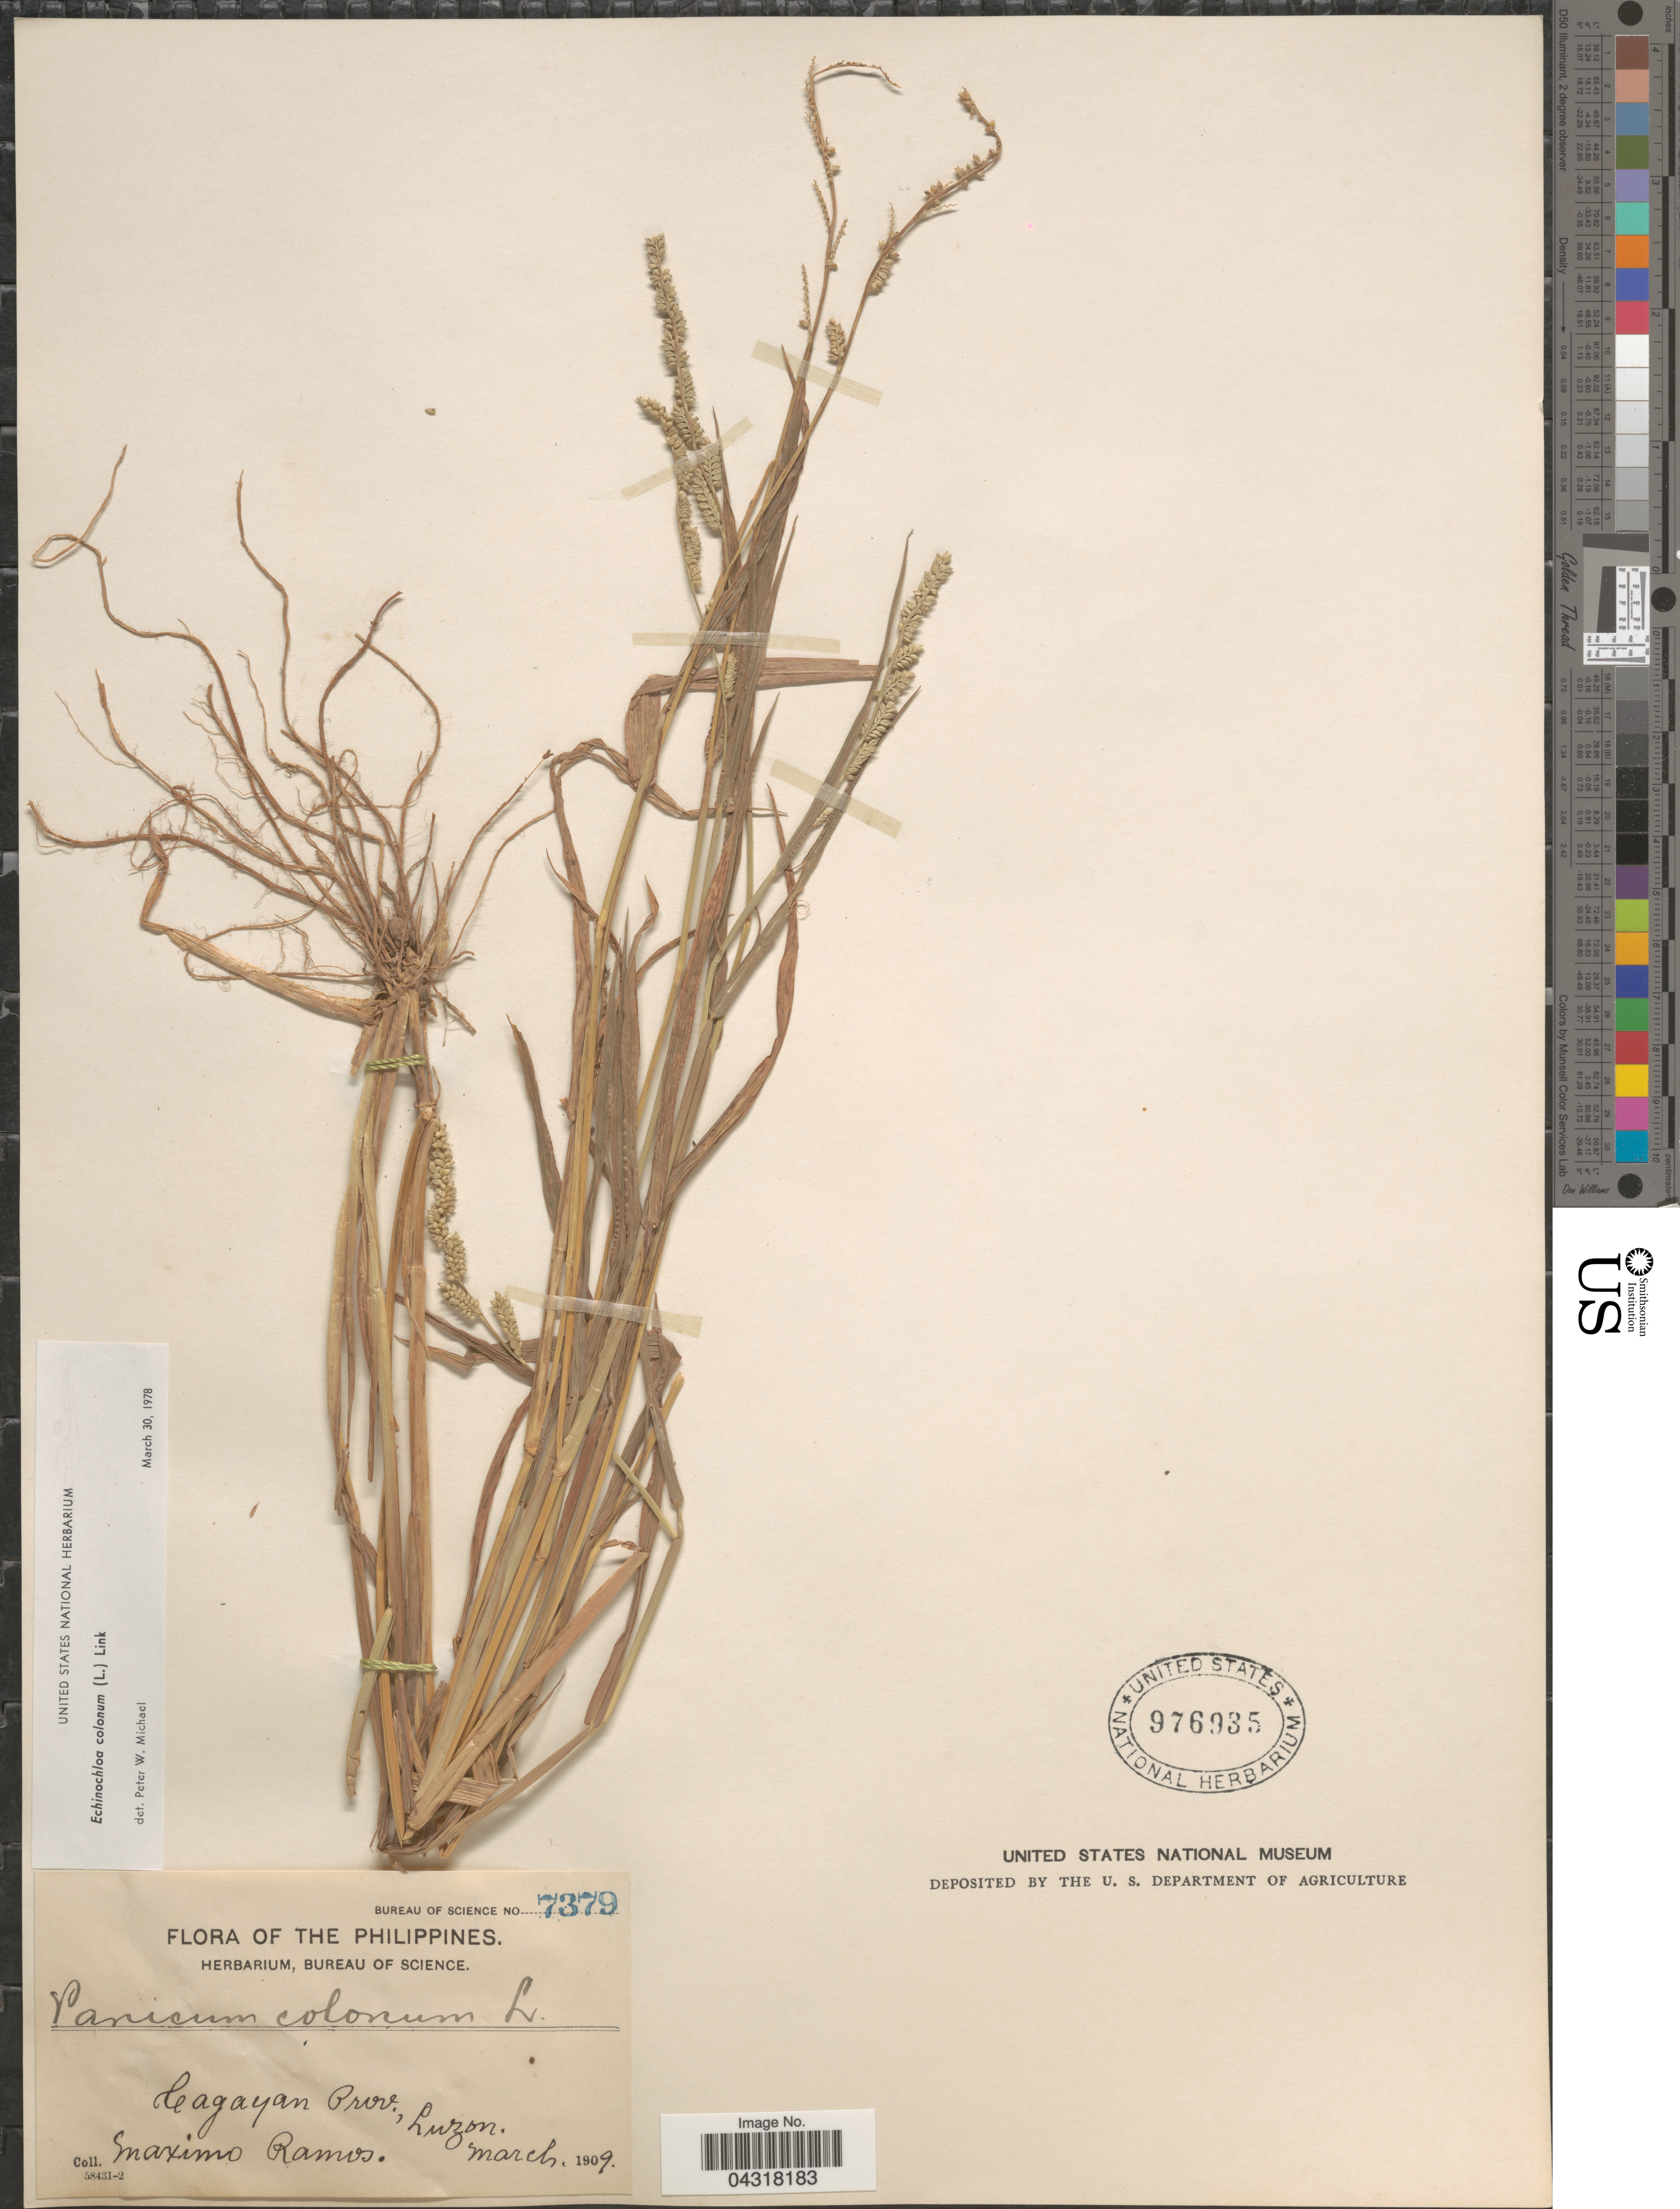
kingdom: Plantae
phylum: Tracheophyta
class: Liliopsida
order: Poales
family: Poaceae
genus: Echinochloa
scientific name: Echinochloa colona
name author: (L.) Link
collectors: M. Ramos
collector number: Bureau of Science 7379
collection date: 1909-03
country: Philippines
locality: Cagayan Prov., Luzon.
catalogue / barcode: US 976935